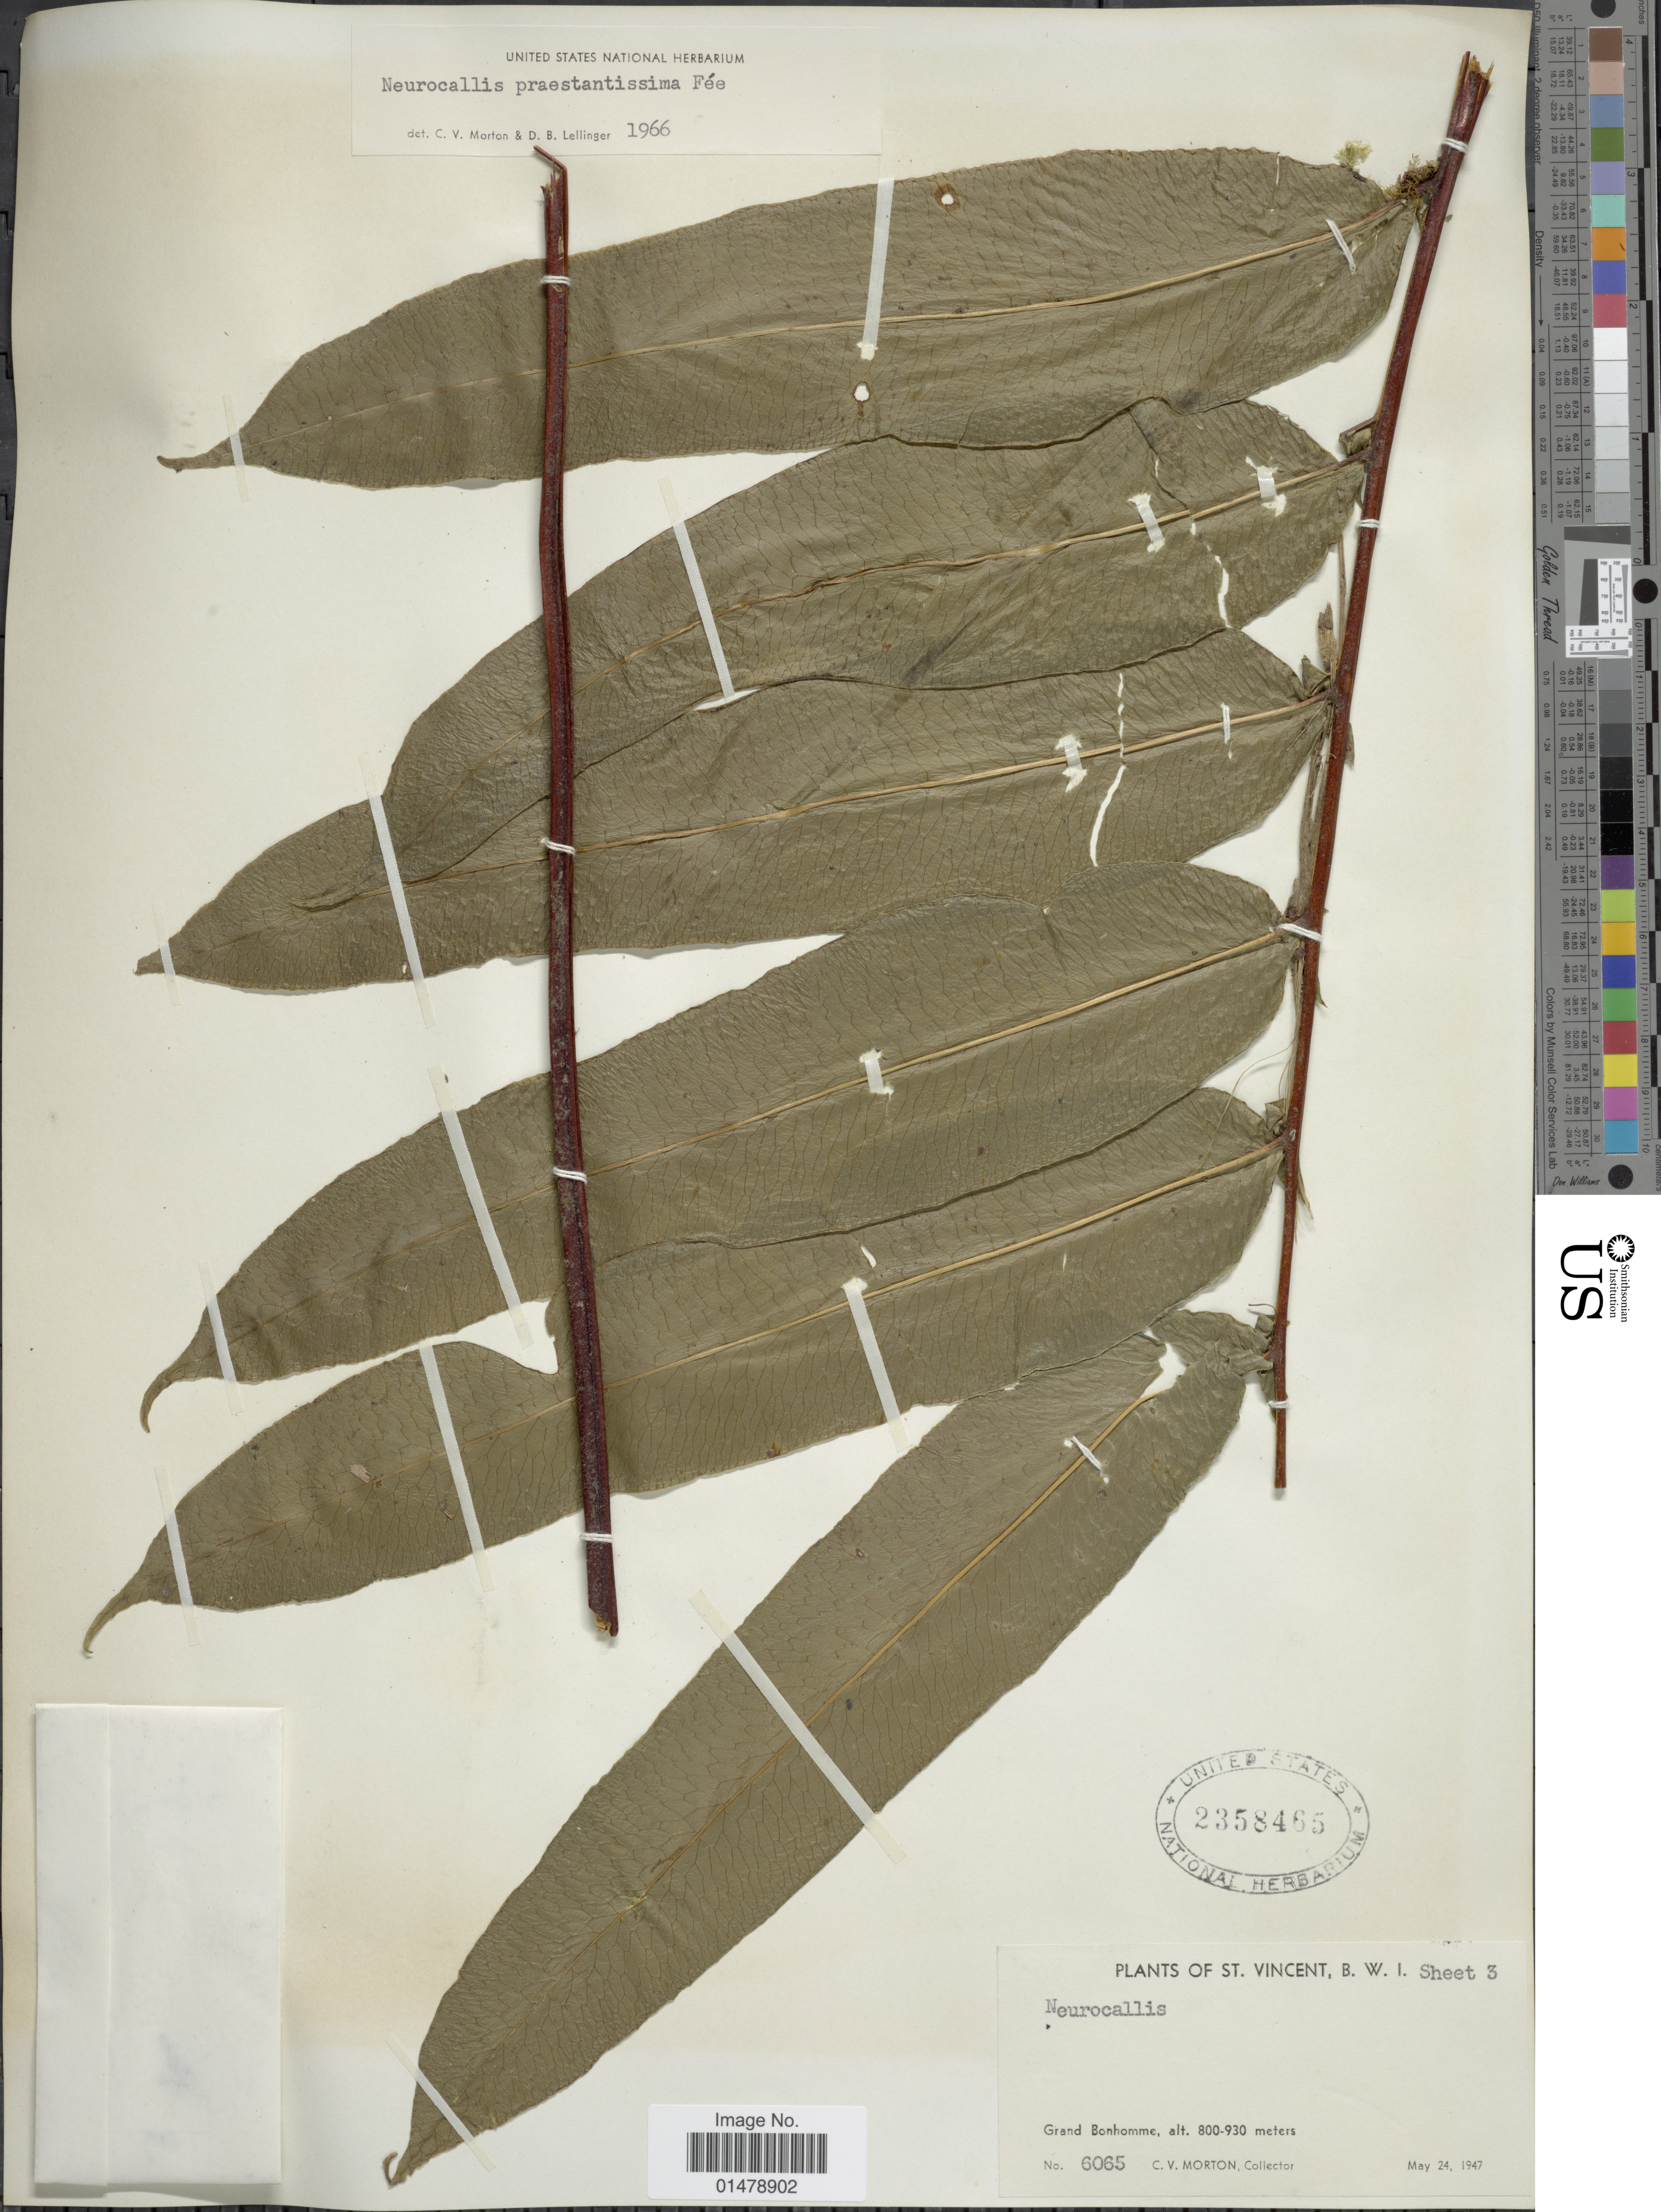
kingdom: Plantae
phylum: Tracheophyta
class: Polypodiopsida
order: Polypodiales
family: Pteridaceae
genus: Pteris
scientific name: Pteris praestantissima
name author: (Bory ex Fée) Christenh.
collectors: C. V. Morton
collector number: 6065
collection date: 1947-05-24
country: St. Vincent - Grenadines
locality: St. Vincent, B. W. I. Grand Bonhomme.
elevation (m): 800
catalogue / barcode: US 2358465